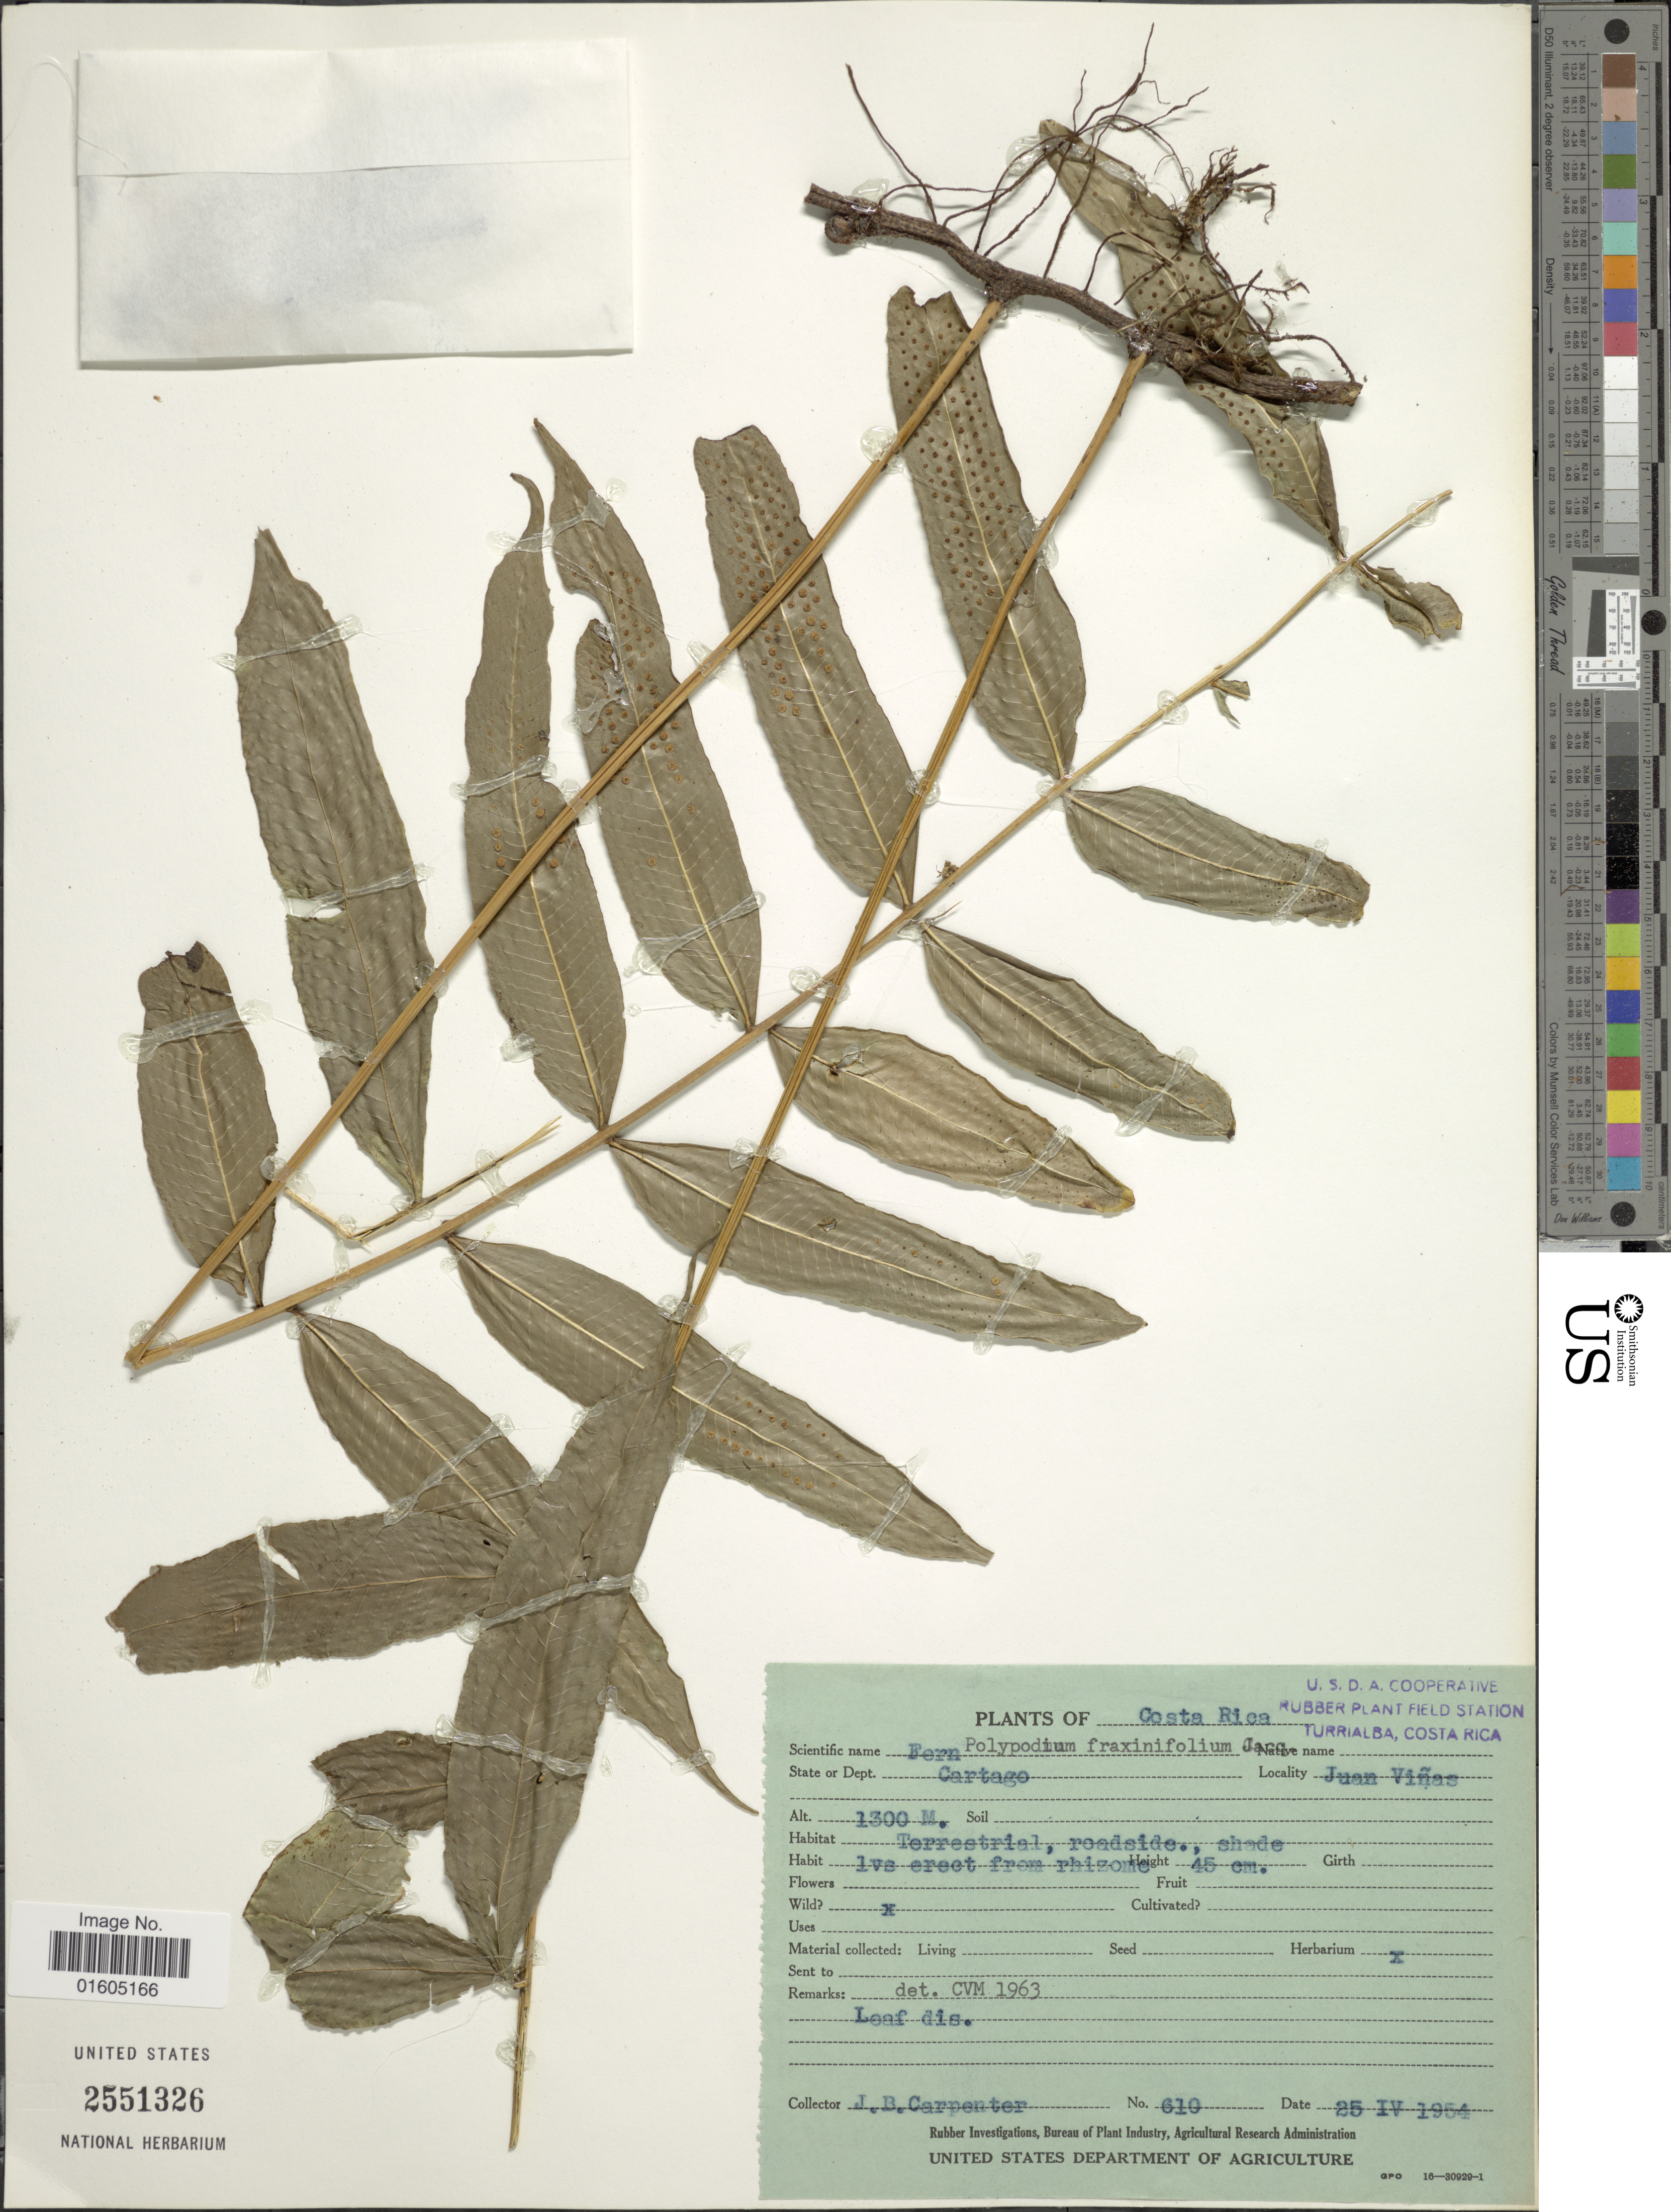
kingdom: Plantae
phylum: Tracheophyta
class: Polypodiopsida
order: Polypodiales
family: Polypodiaceae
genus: Serpocaulon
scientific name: Serpocaulon fraxinifolium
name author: (Jacq.) A.R. Sm.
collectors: J. Carpenter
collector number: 610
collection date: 1954-04-25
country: Costa Rica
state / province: Cartago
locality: Costa Rica. Cartago. Juan Viñas. Terrestrial, roadside,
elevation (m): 1300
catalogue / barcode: US 2551326